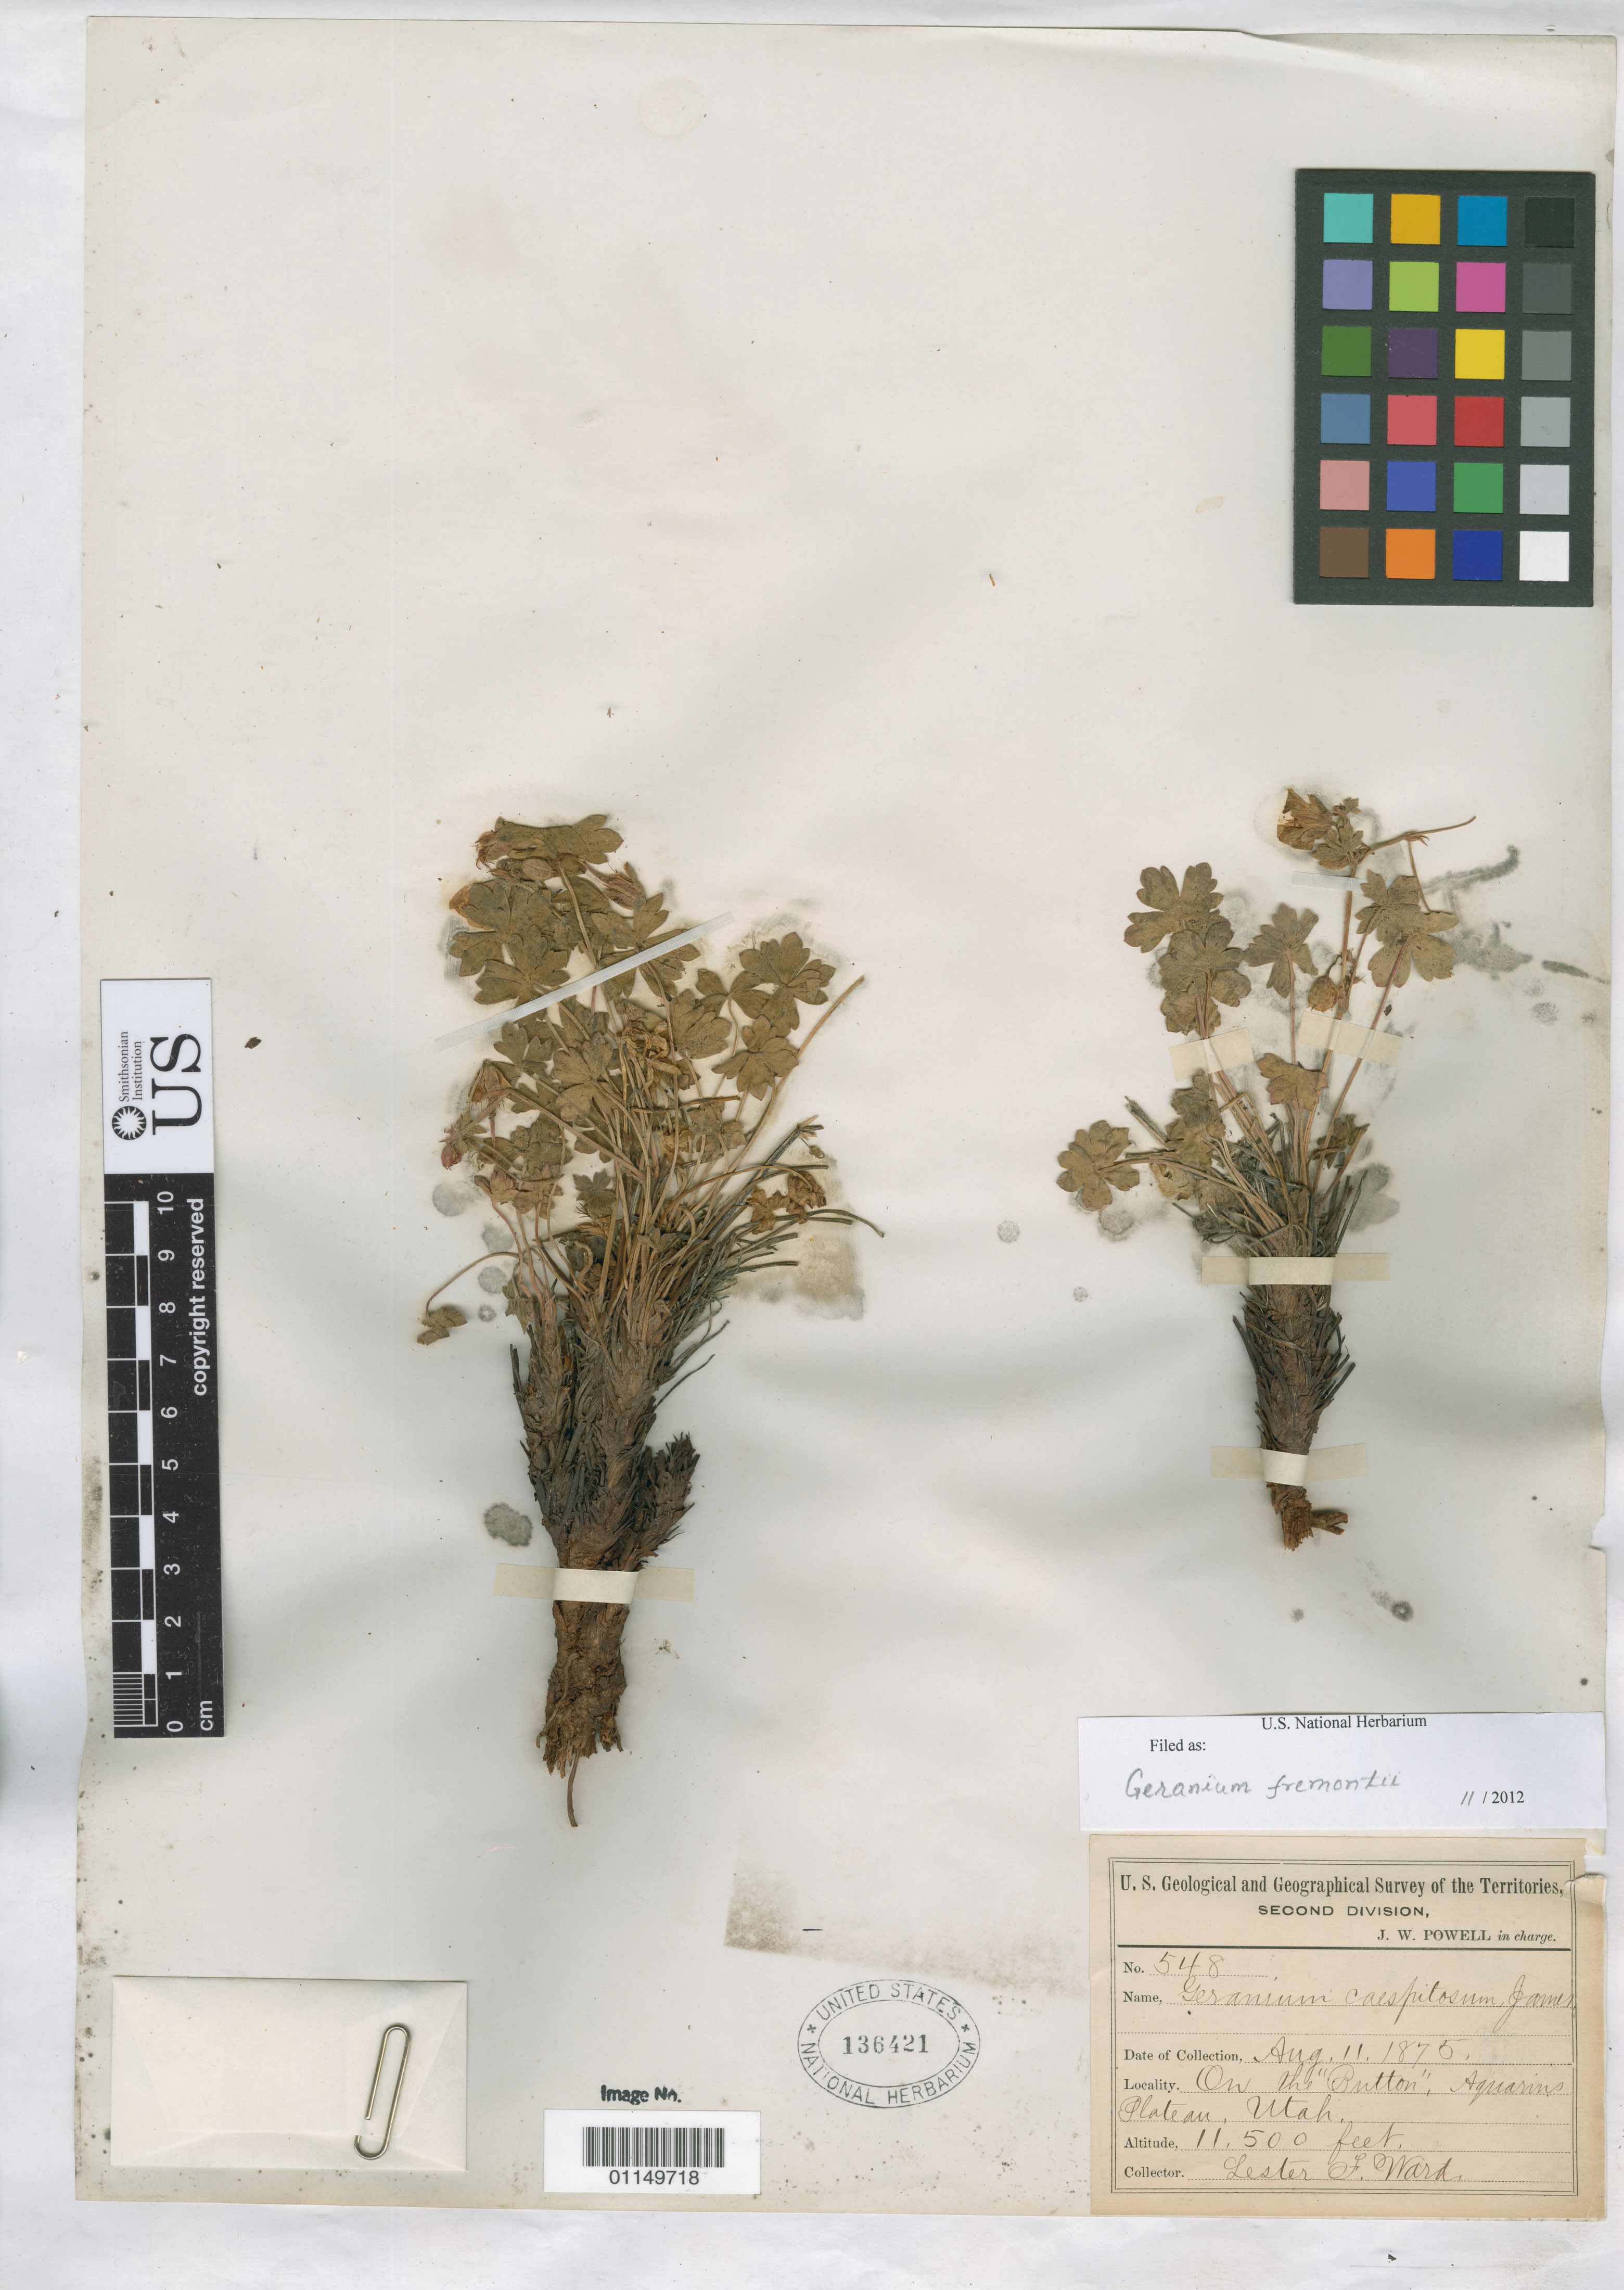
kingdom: Plantae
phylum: Tracheophyta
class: Magnoliopsida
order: Geraniales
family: Geraniaceae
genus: Geranium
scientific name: Geranium fremontii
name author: Torr.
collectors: L. F. Ward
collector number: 548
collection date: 1875-08-11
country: United States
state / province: Utah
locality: On the "Button",Aquarius Plateau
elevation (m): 3505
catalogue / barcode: US 136421